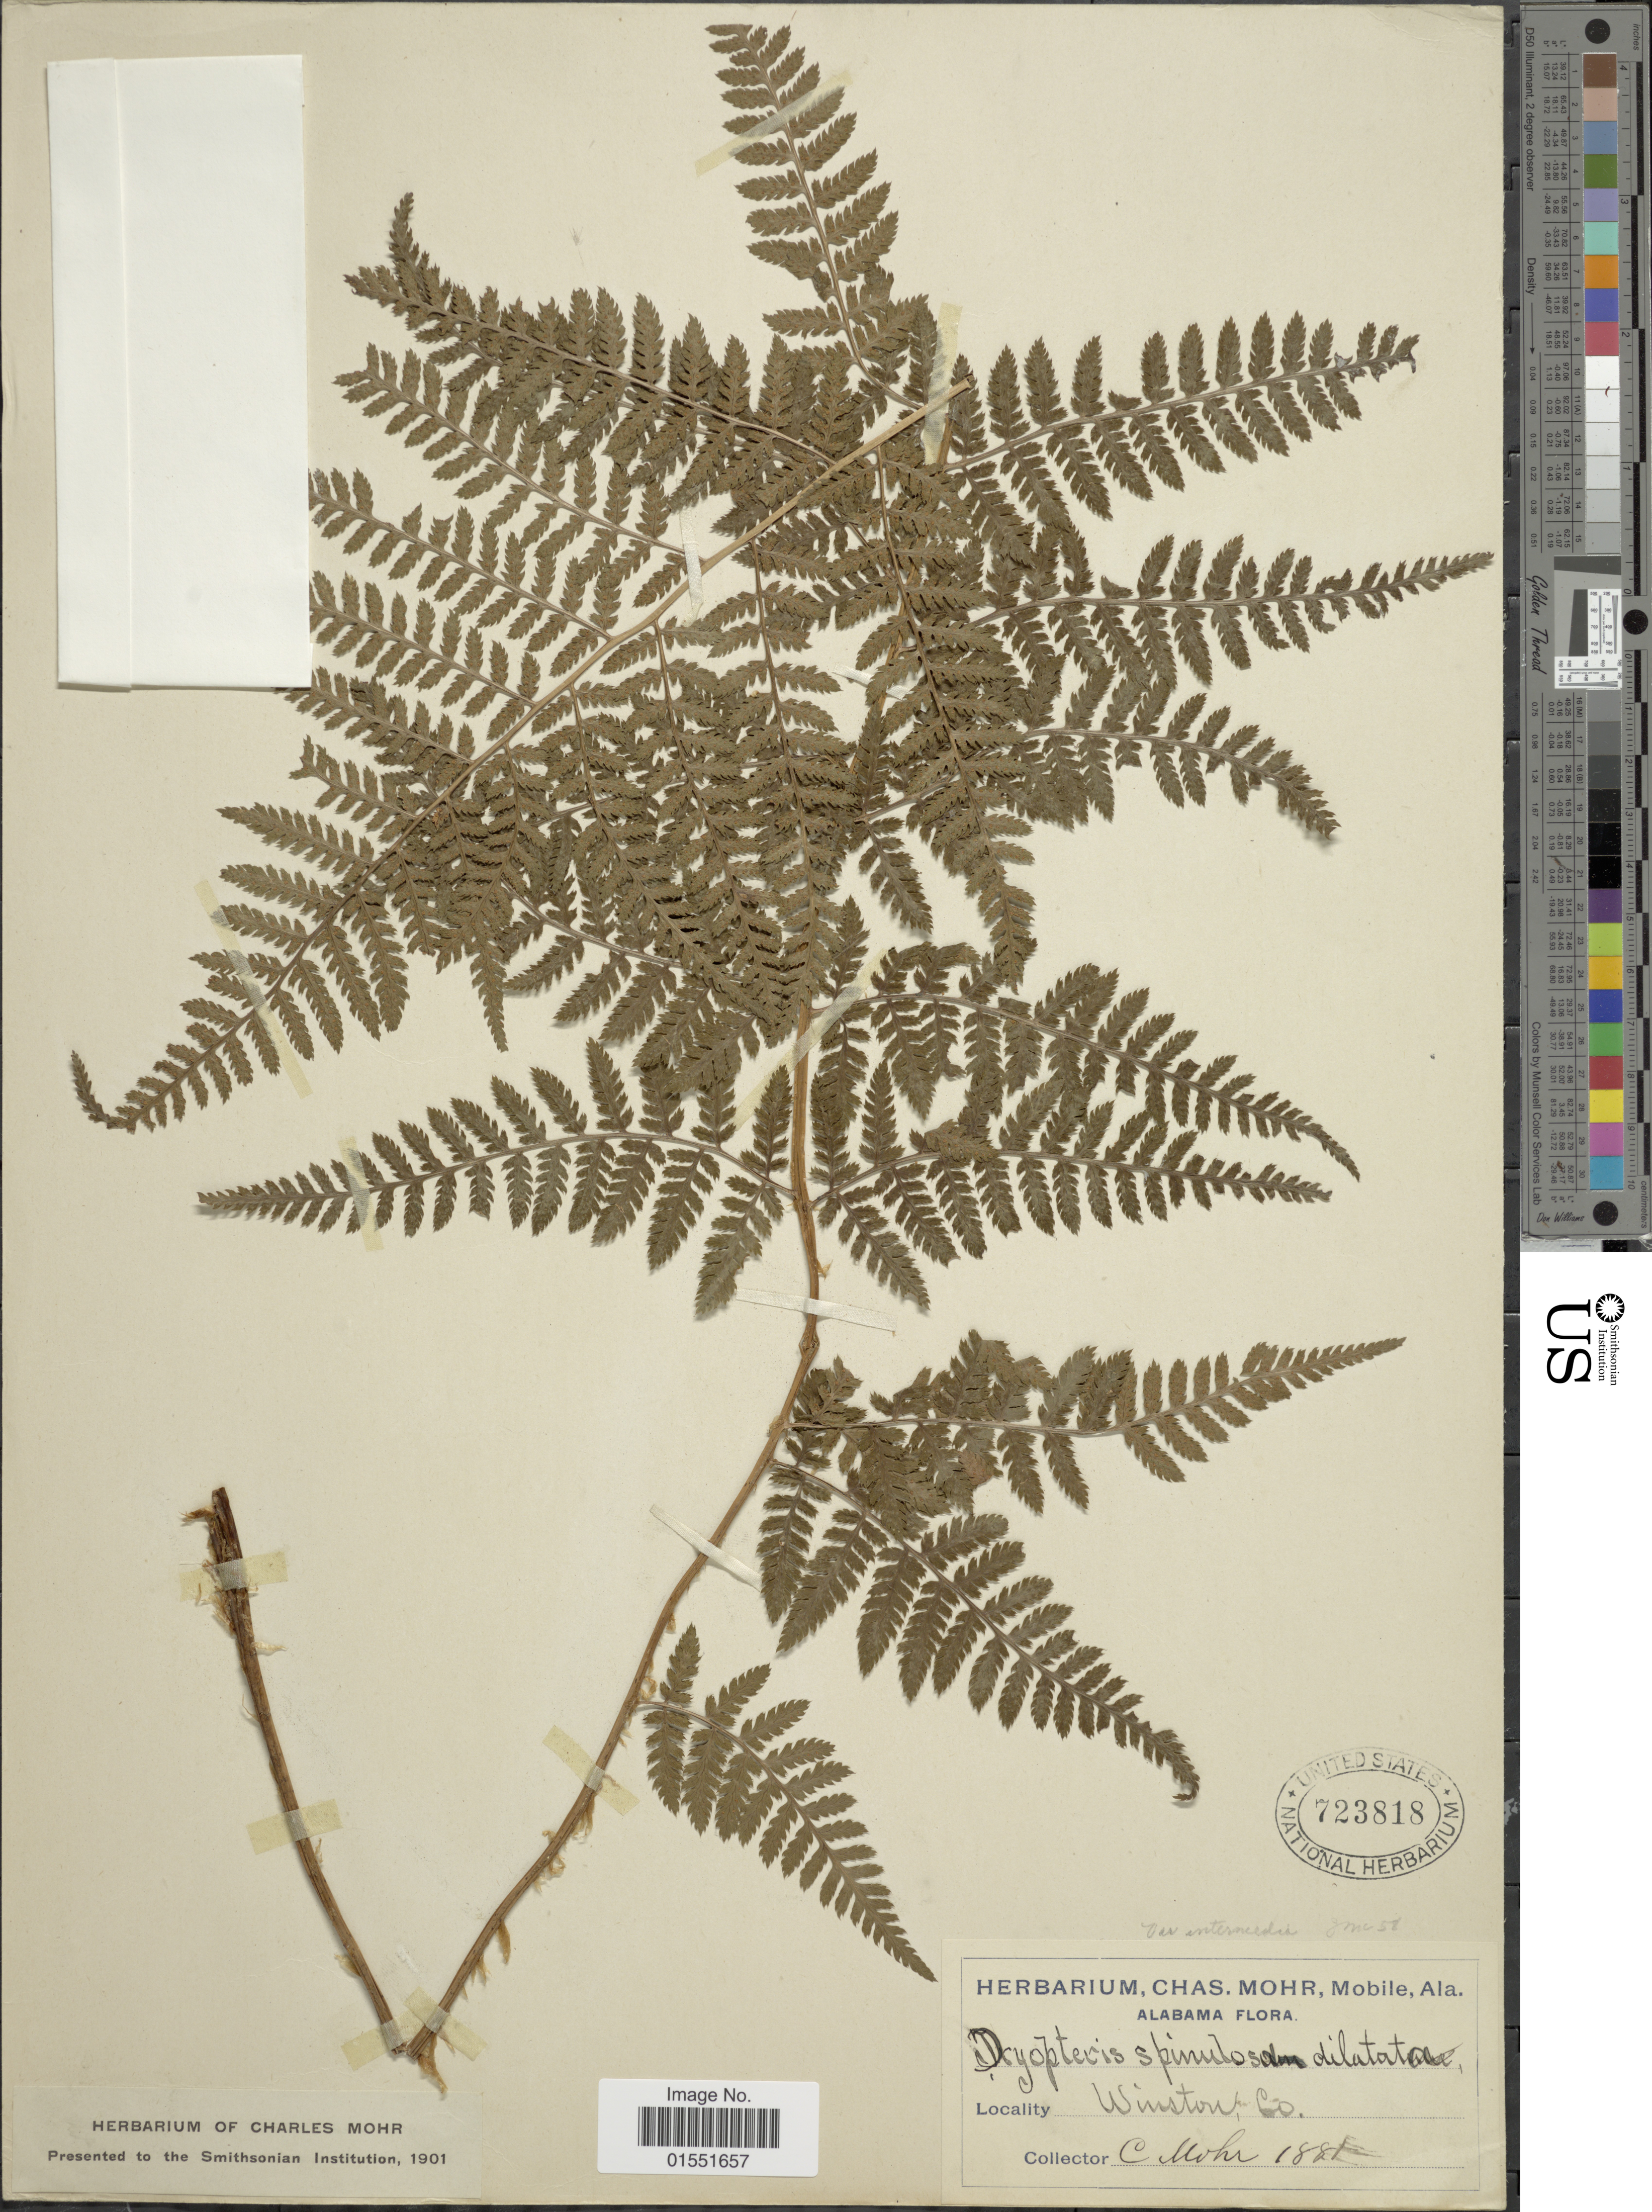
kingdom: Plantae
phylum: Tracheophyta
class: Polypodiopsida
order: Polypodiales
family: Dryopteridaceae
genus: Dryopteris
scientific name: Dryopteris intermedia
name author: (Muhl.) A. Gray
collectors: Mohr, C. T. (herbarium)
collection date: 1881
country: United States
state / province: Alabama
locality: Winston Co.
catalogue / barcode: US 723818